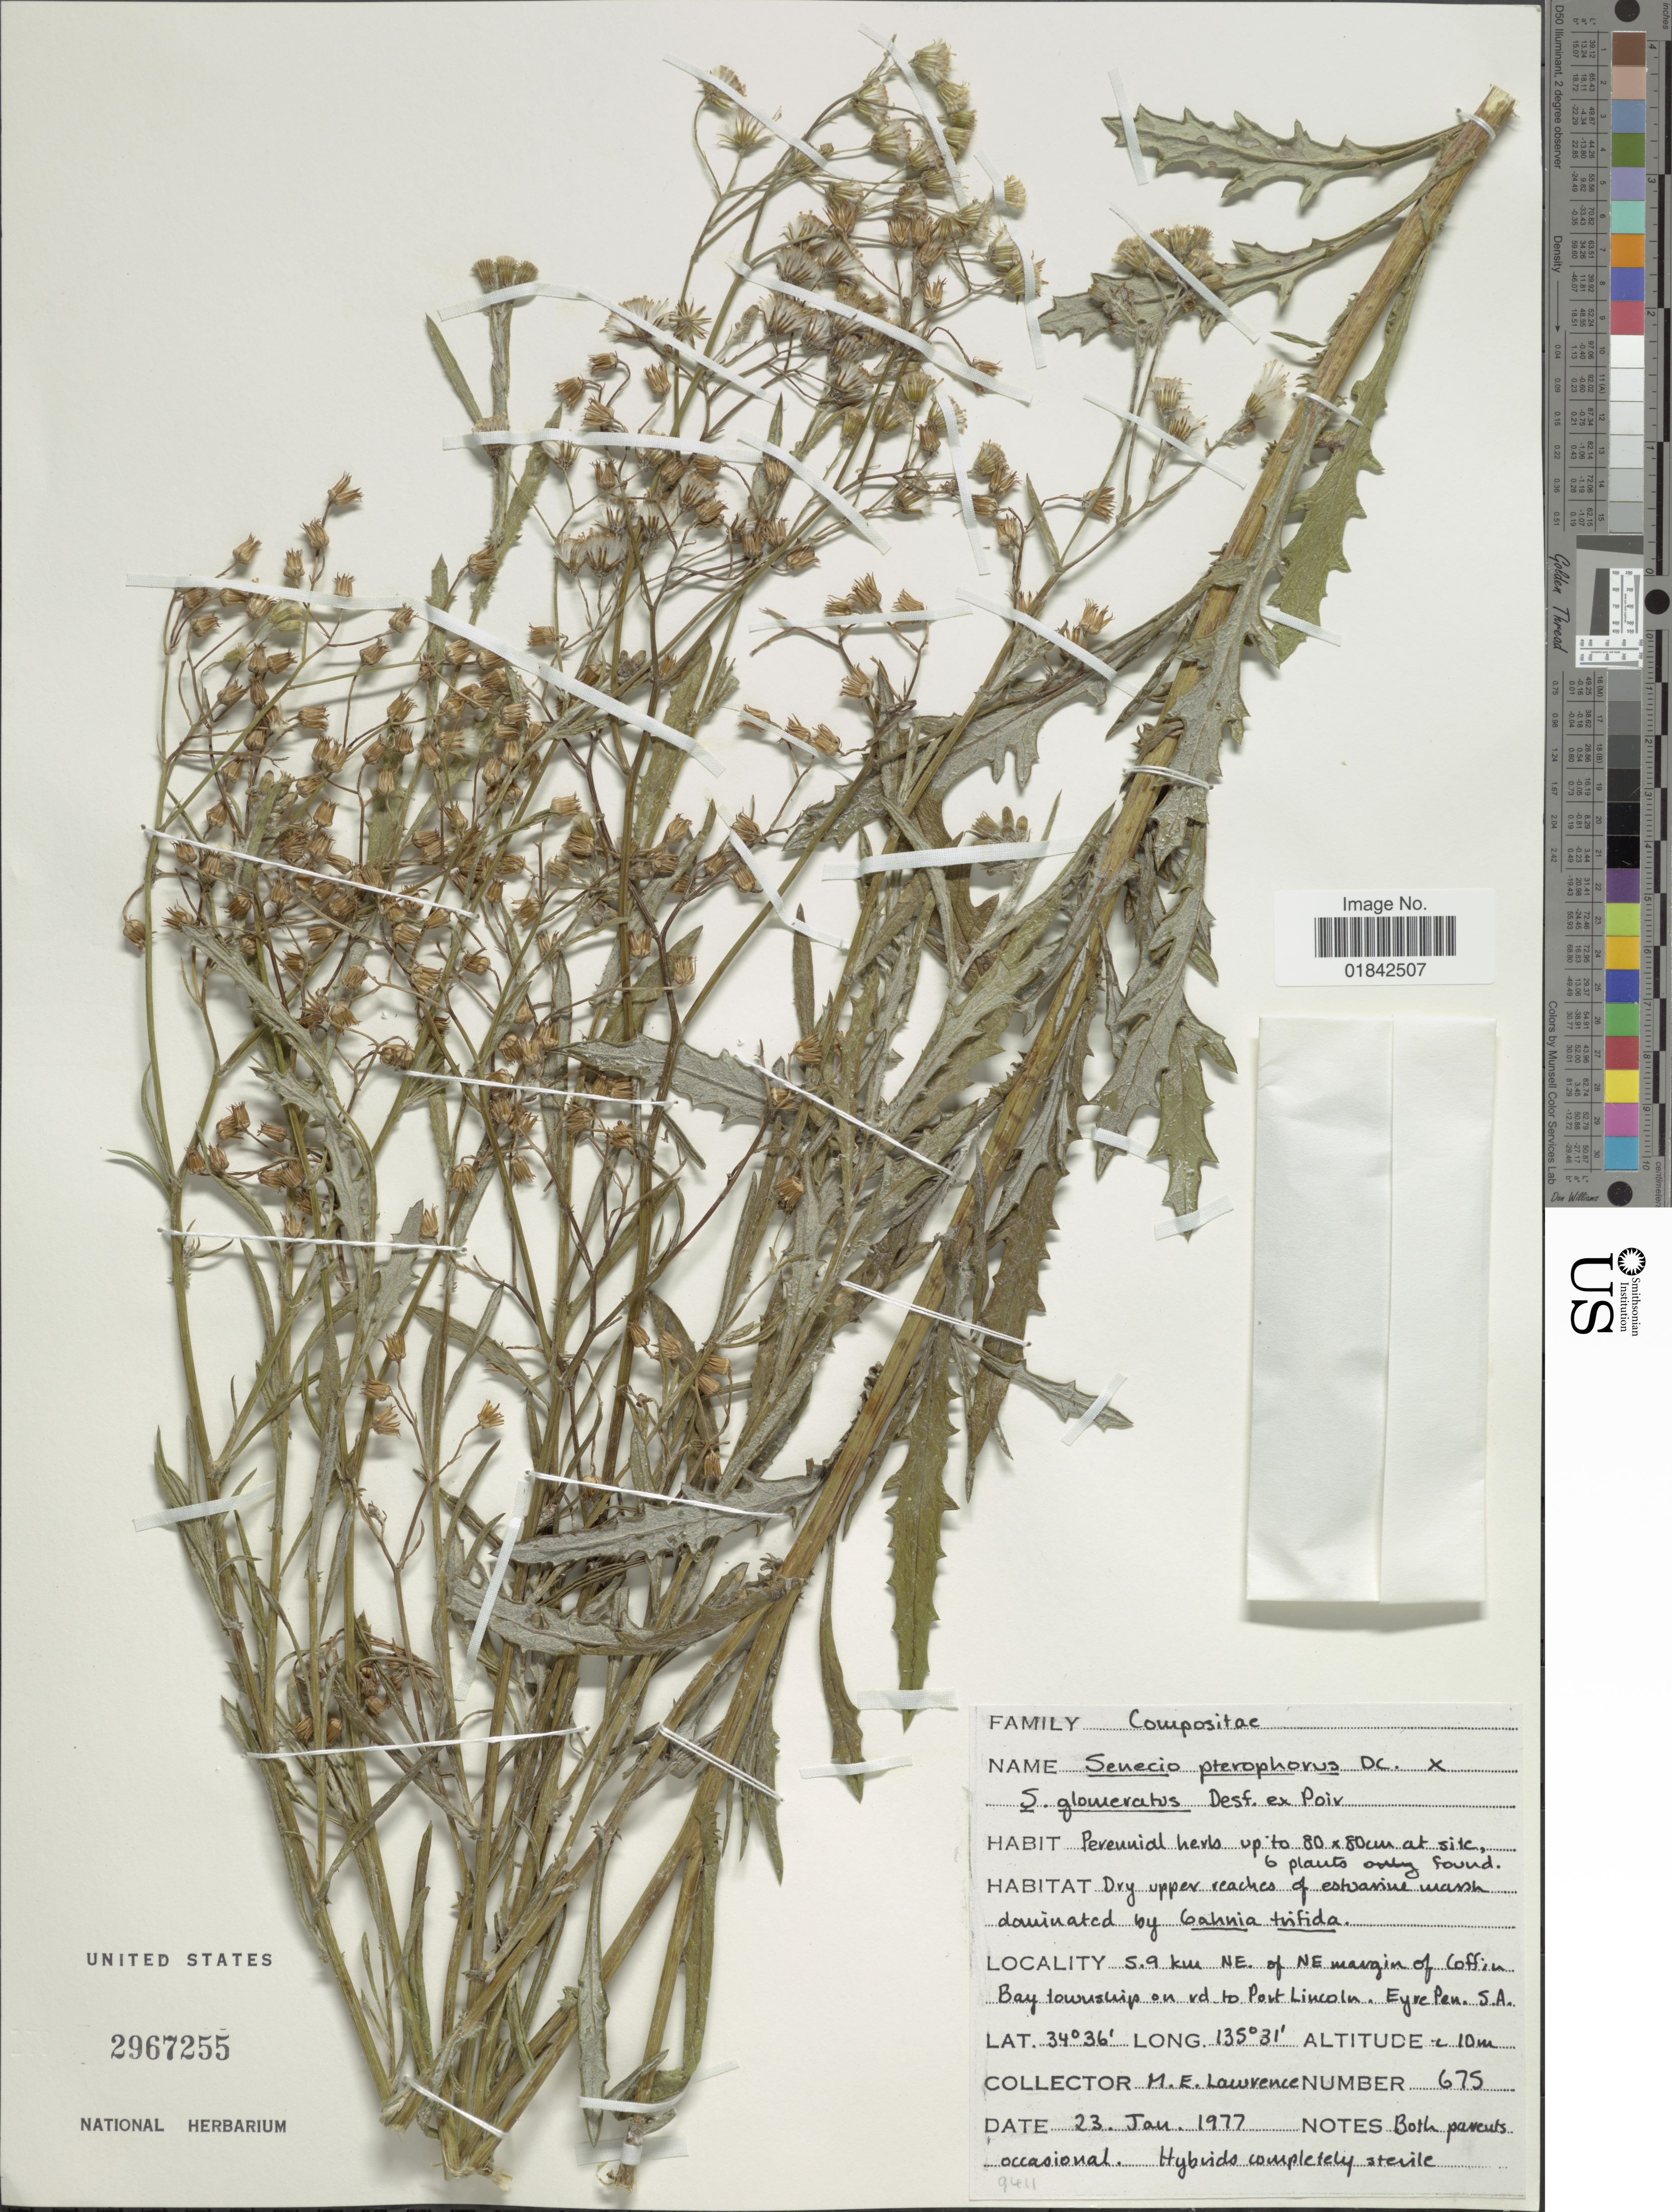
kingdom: Plantae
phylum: Tracheophyta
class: Magnoliopsida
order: Asterales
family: Asteraceae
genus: Senecio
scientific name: Senecio pterophorus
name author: DC.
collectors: M. Lawrence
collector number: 675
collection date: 1977-01-23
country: Australia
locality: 5.9 km NE. of NE margin of Coffin Bay township on rd. to Port Lincoln. Eyre Pen. S.A.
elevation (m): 10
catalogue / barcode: US 2967255